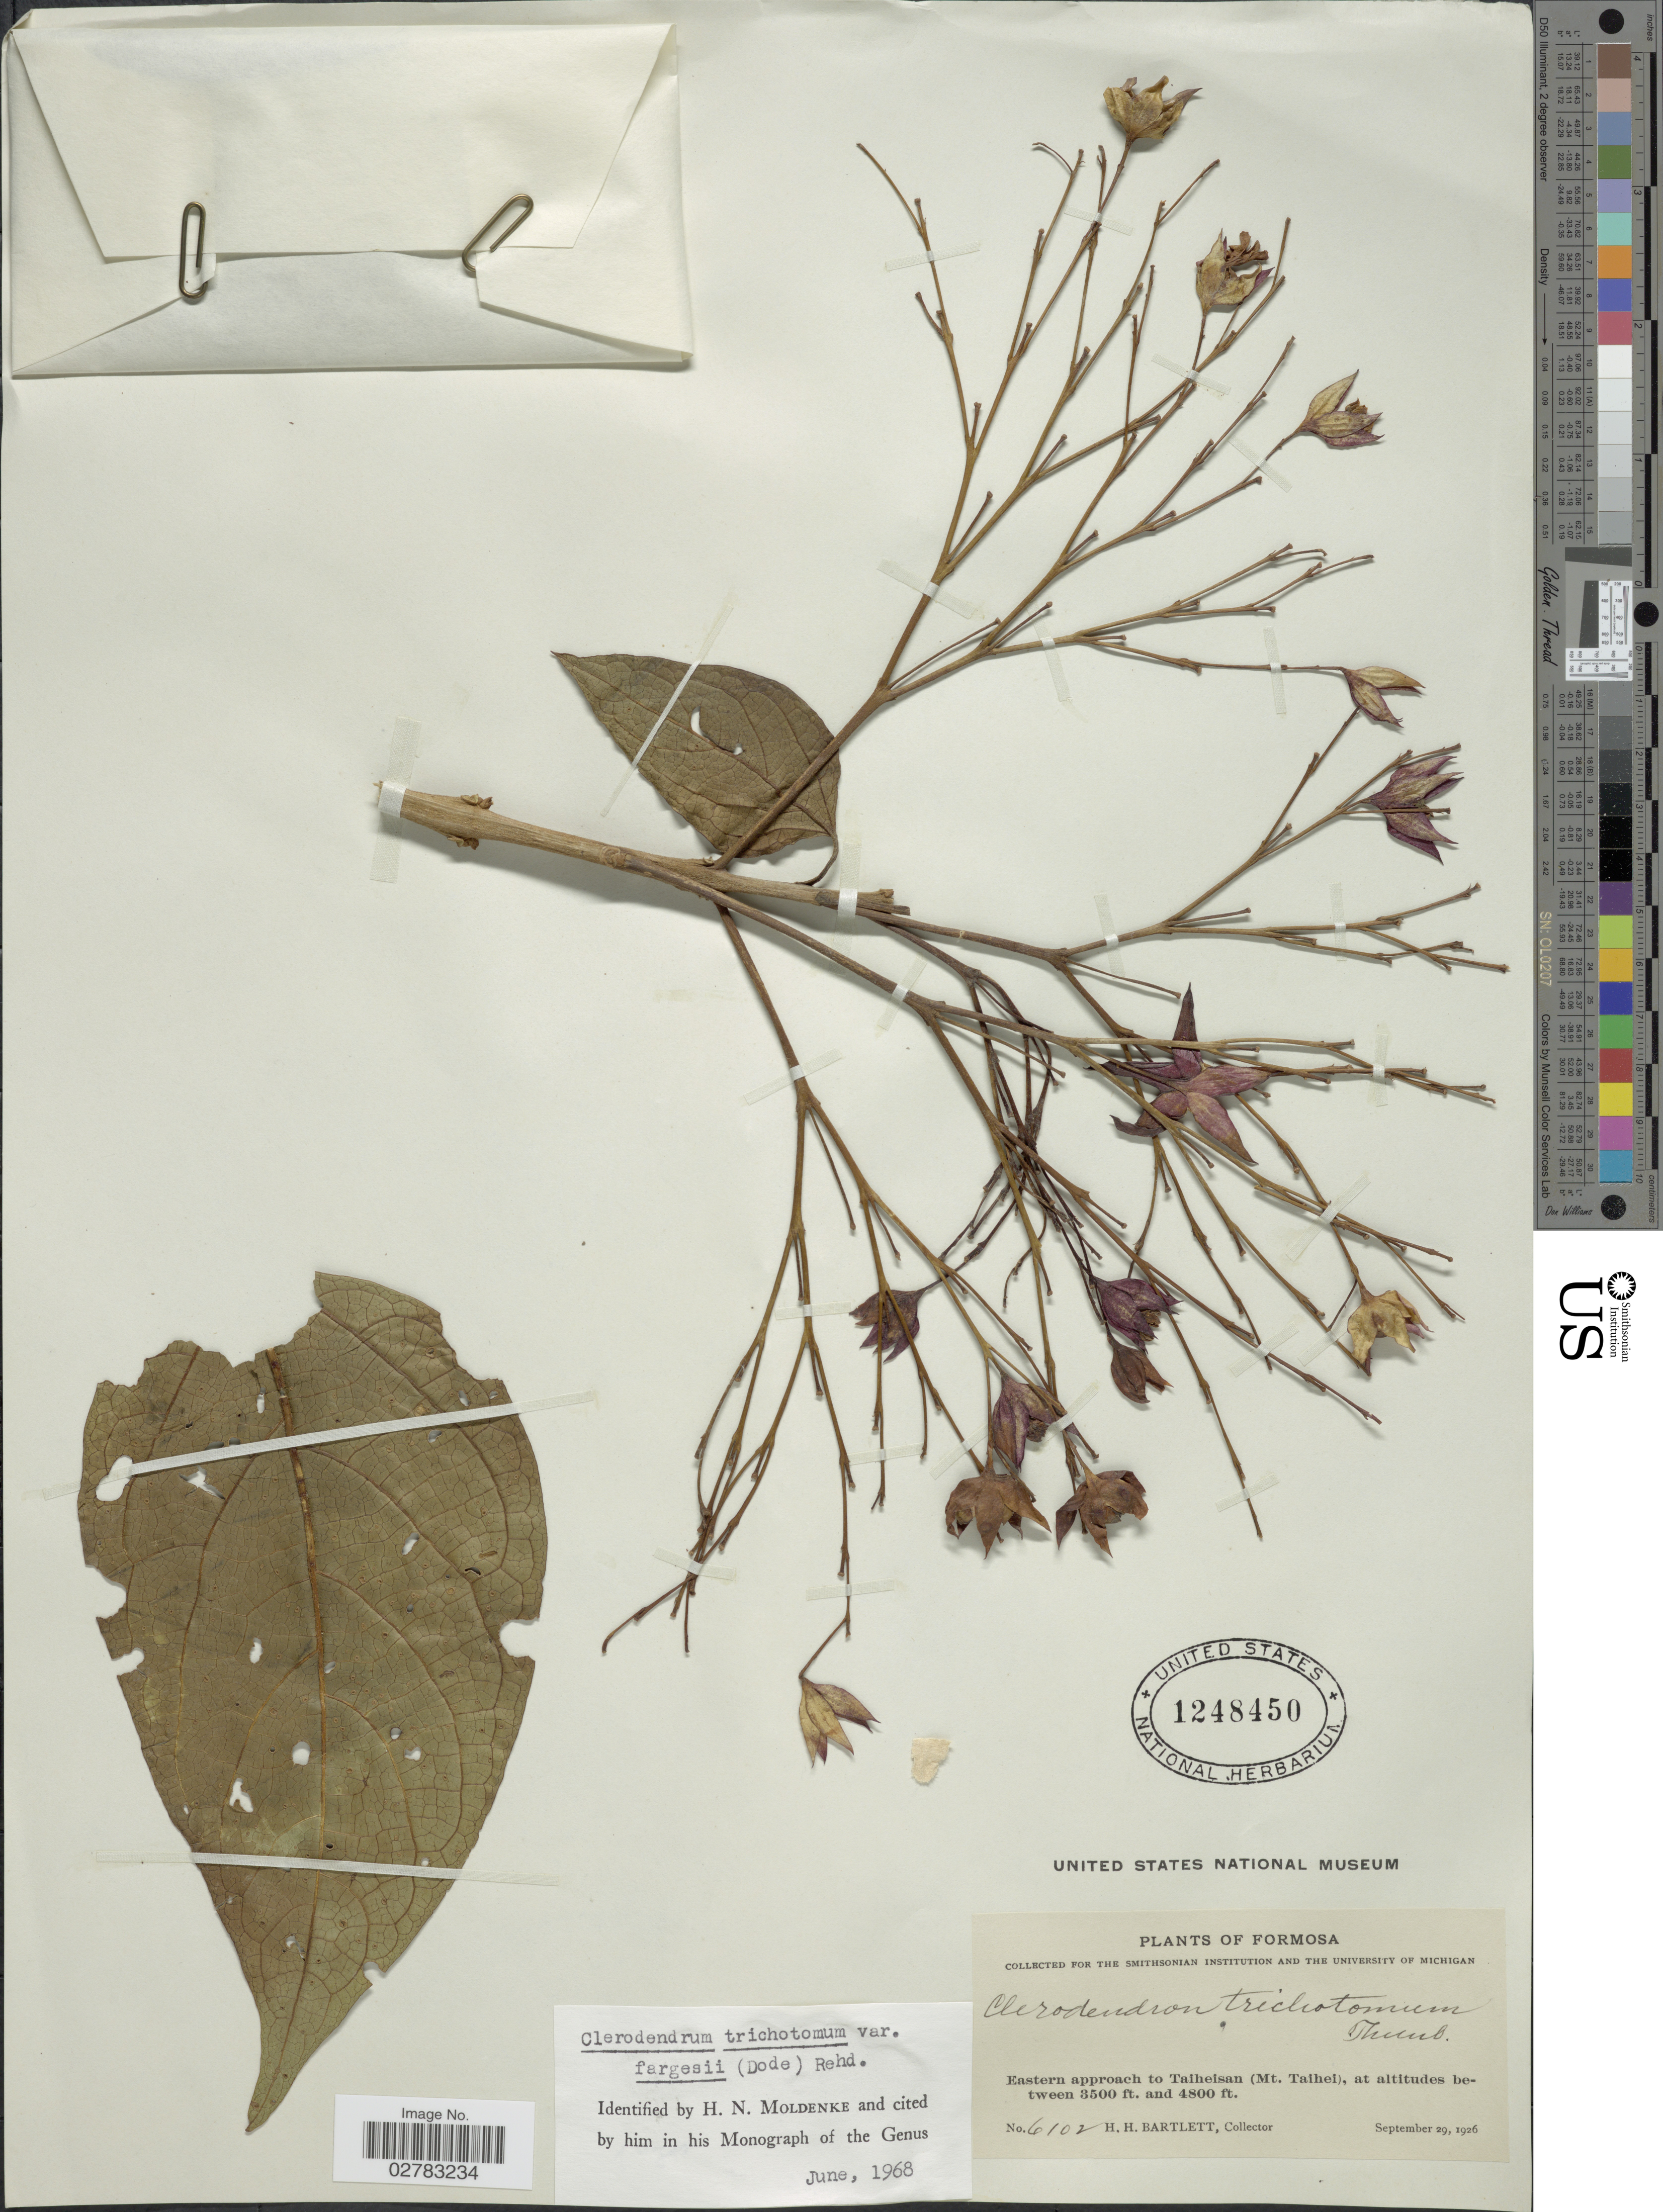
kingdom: Plantae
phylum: Tracheophyta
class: Magnoliopsida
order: Lamiales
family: Lamiaceae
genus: Clerodendrum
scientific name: Clerodendrum trichotomum var. fargesii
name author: (Dode) Rehder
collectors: H. H. Bartlett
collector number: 6102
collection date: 1926-09-29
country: Taiwan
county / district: Yilan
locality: Formosa, Eastern approach to Taiheisan (Mt. Taihei)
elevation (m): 1067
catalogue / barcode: US 1248450